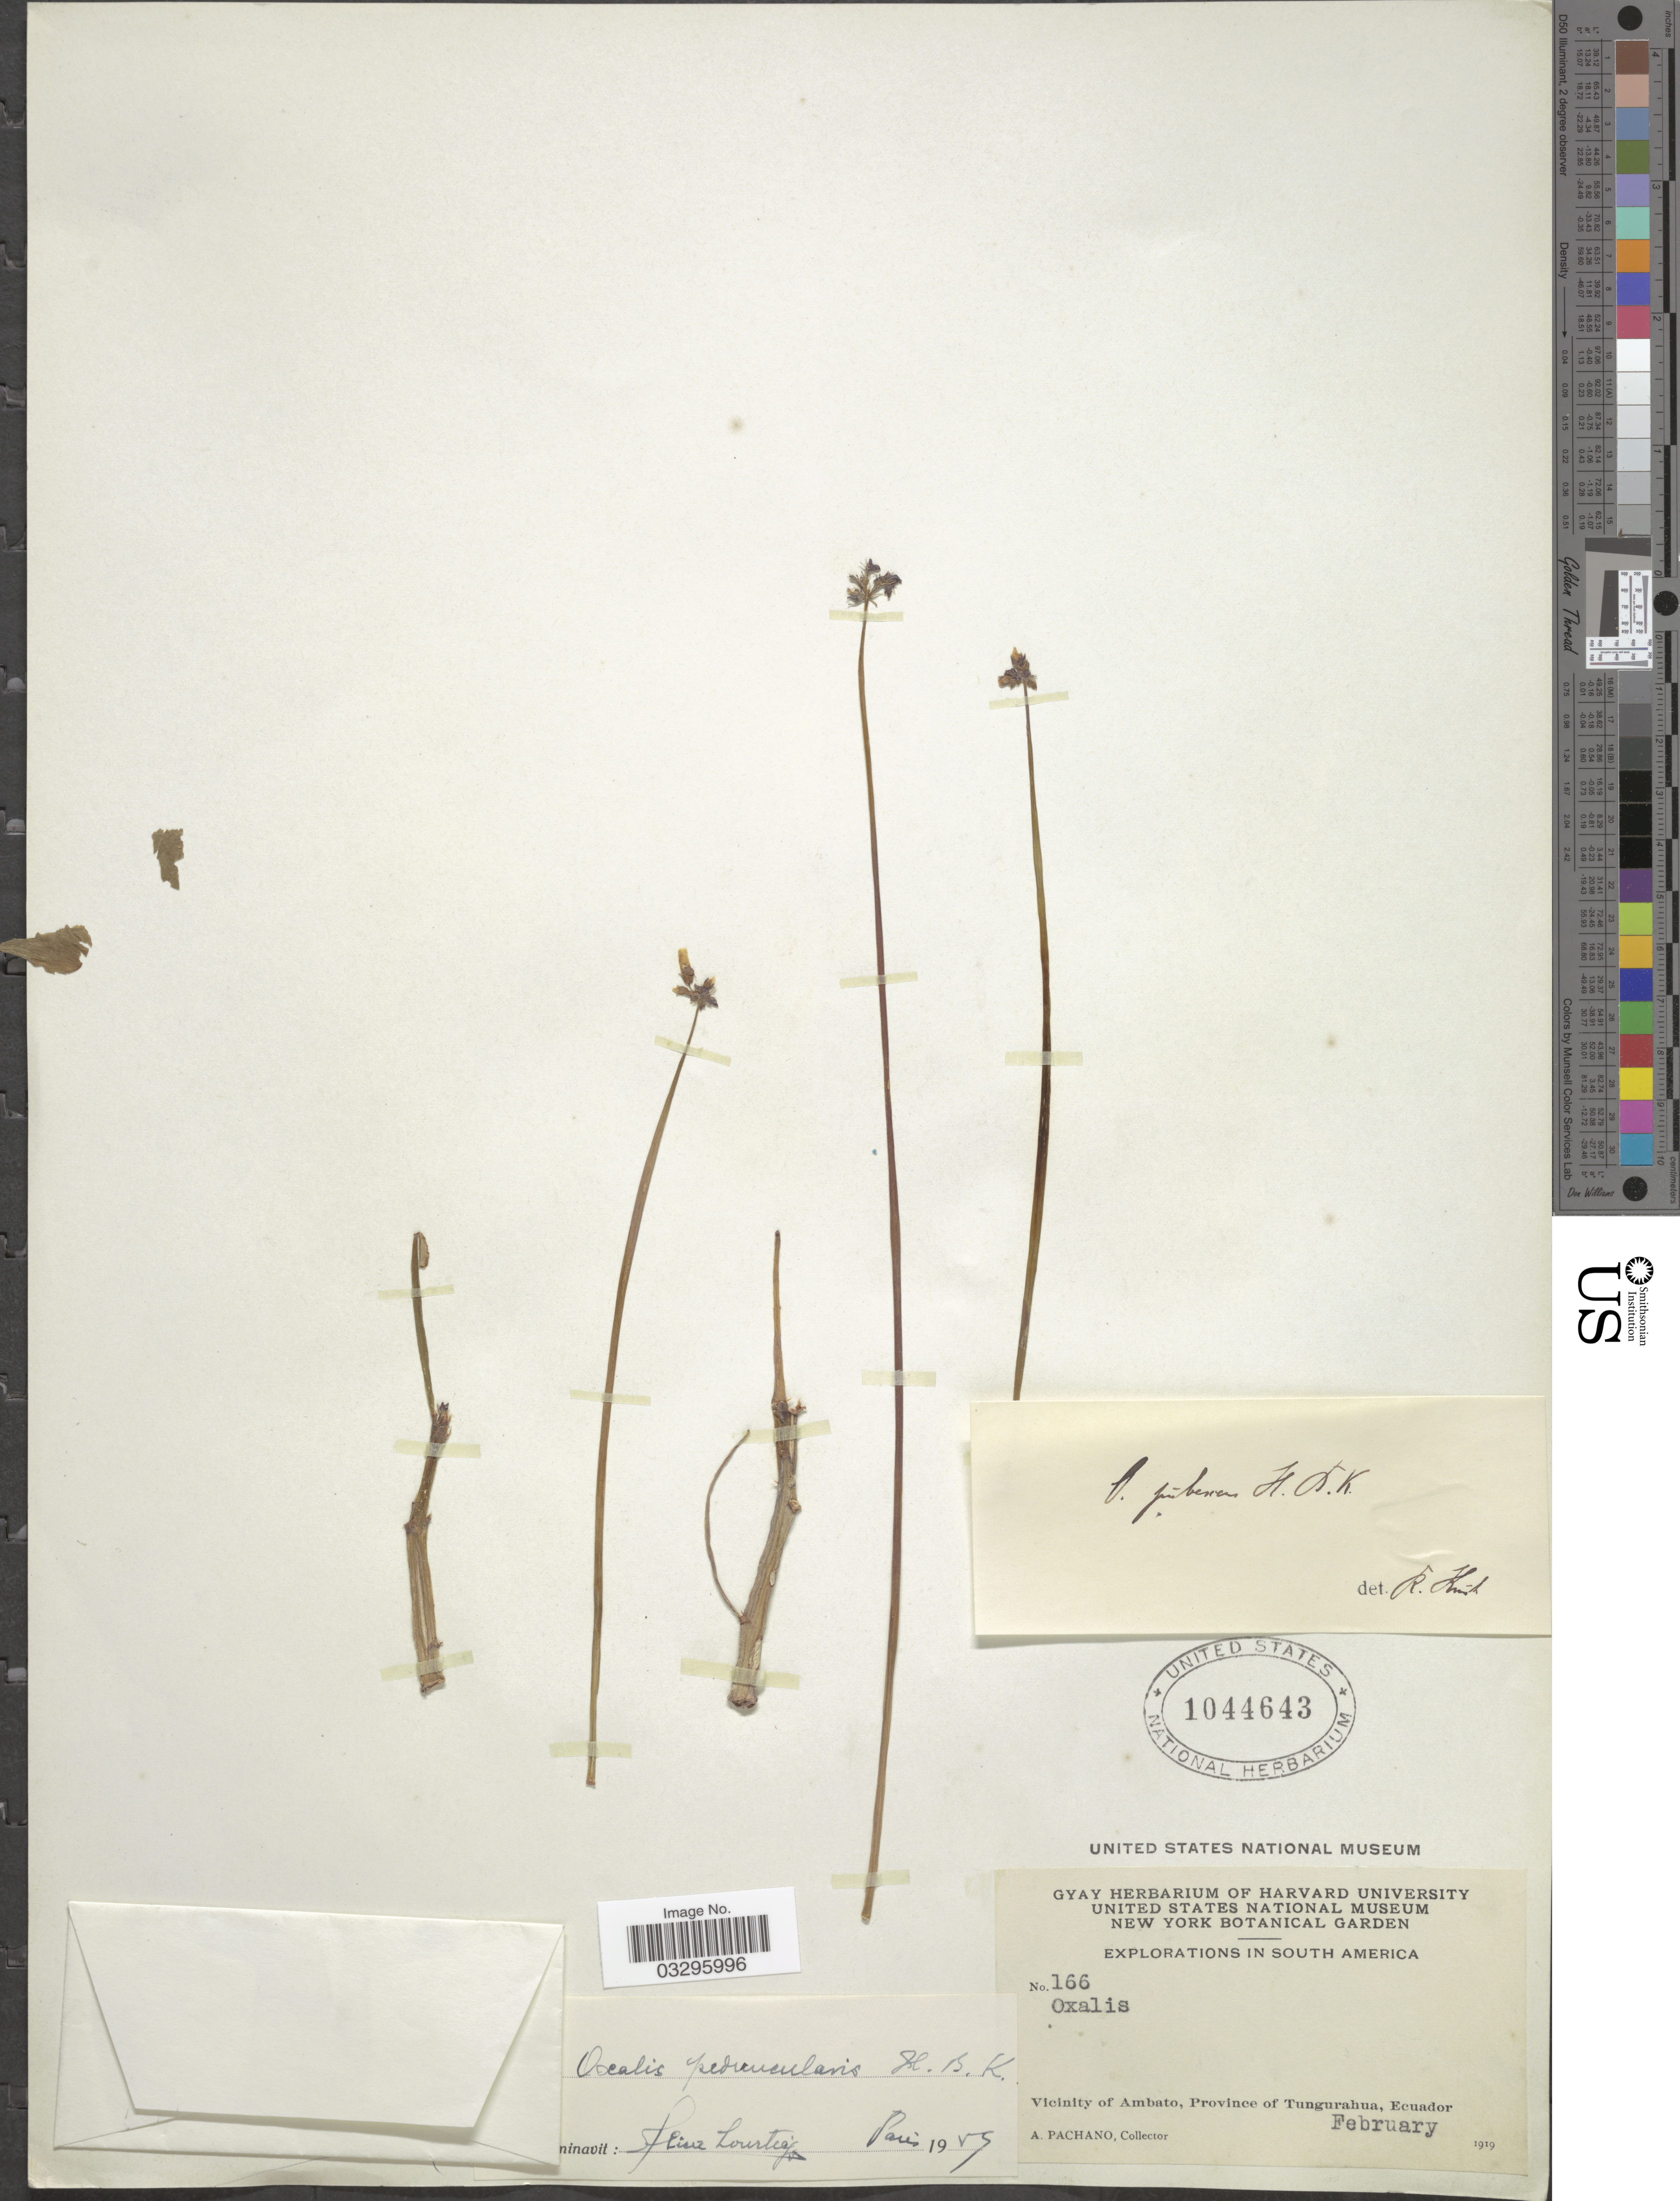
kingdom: Plantae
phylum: Tracheophyta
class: Magnoliopsida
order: Oxalidales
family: Oxalidaceae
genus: Oxalis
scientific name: Oxalis peduncularis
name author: Kunth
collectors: A. Pachano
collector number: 166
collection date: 1919-02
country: Ecuador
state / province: Tungurahua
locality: Vicinity of Ambato.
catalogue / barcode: US 1044643